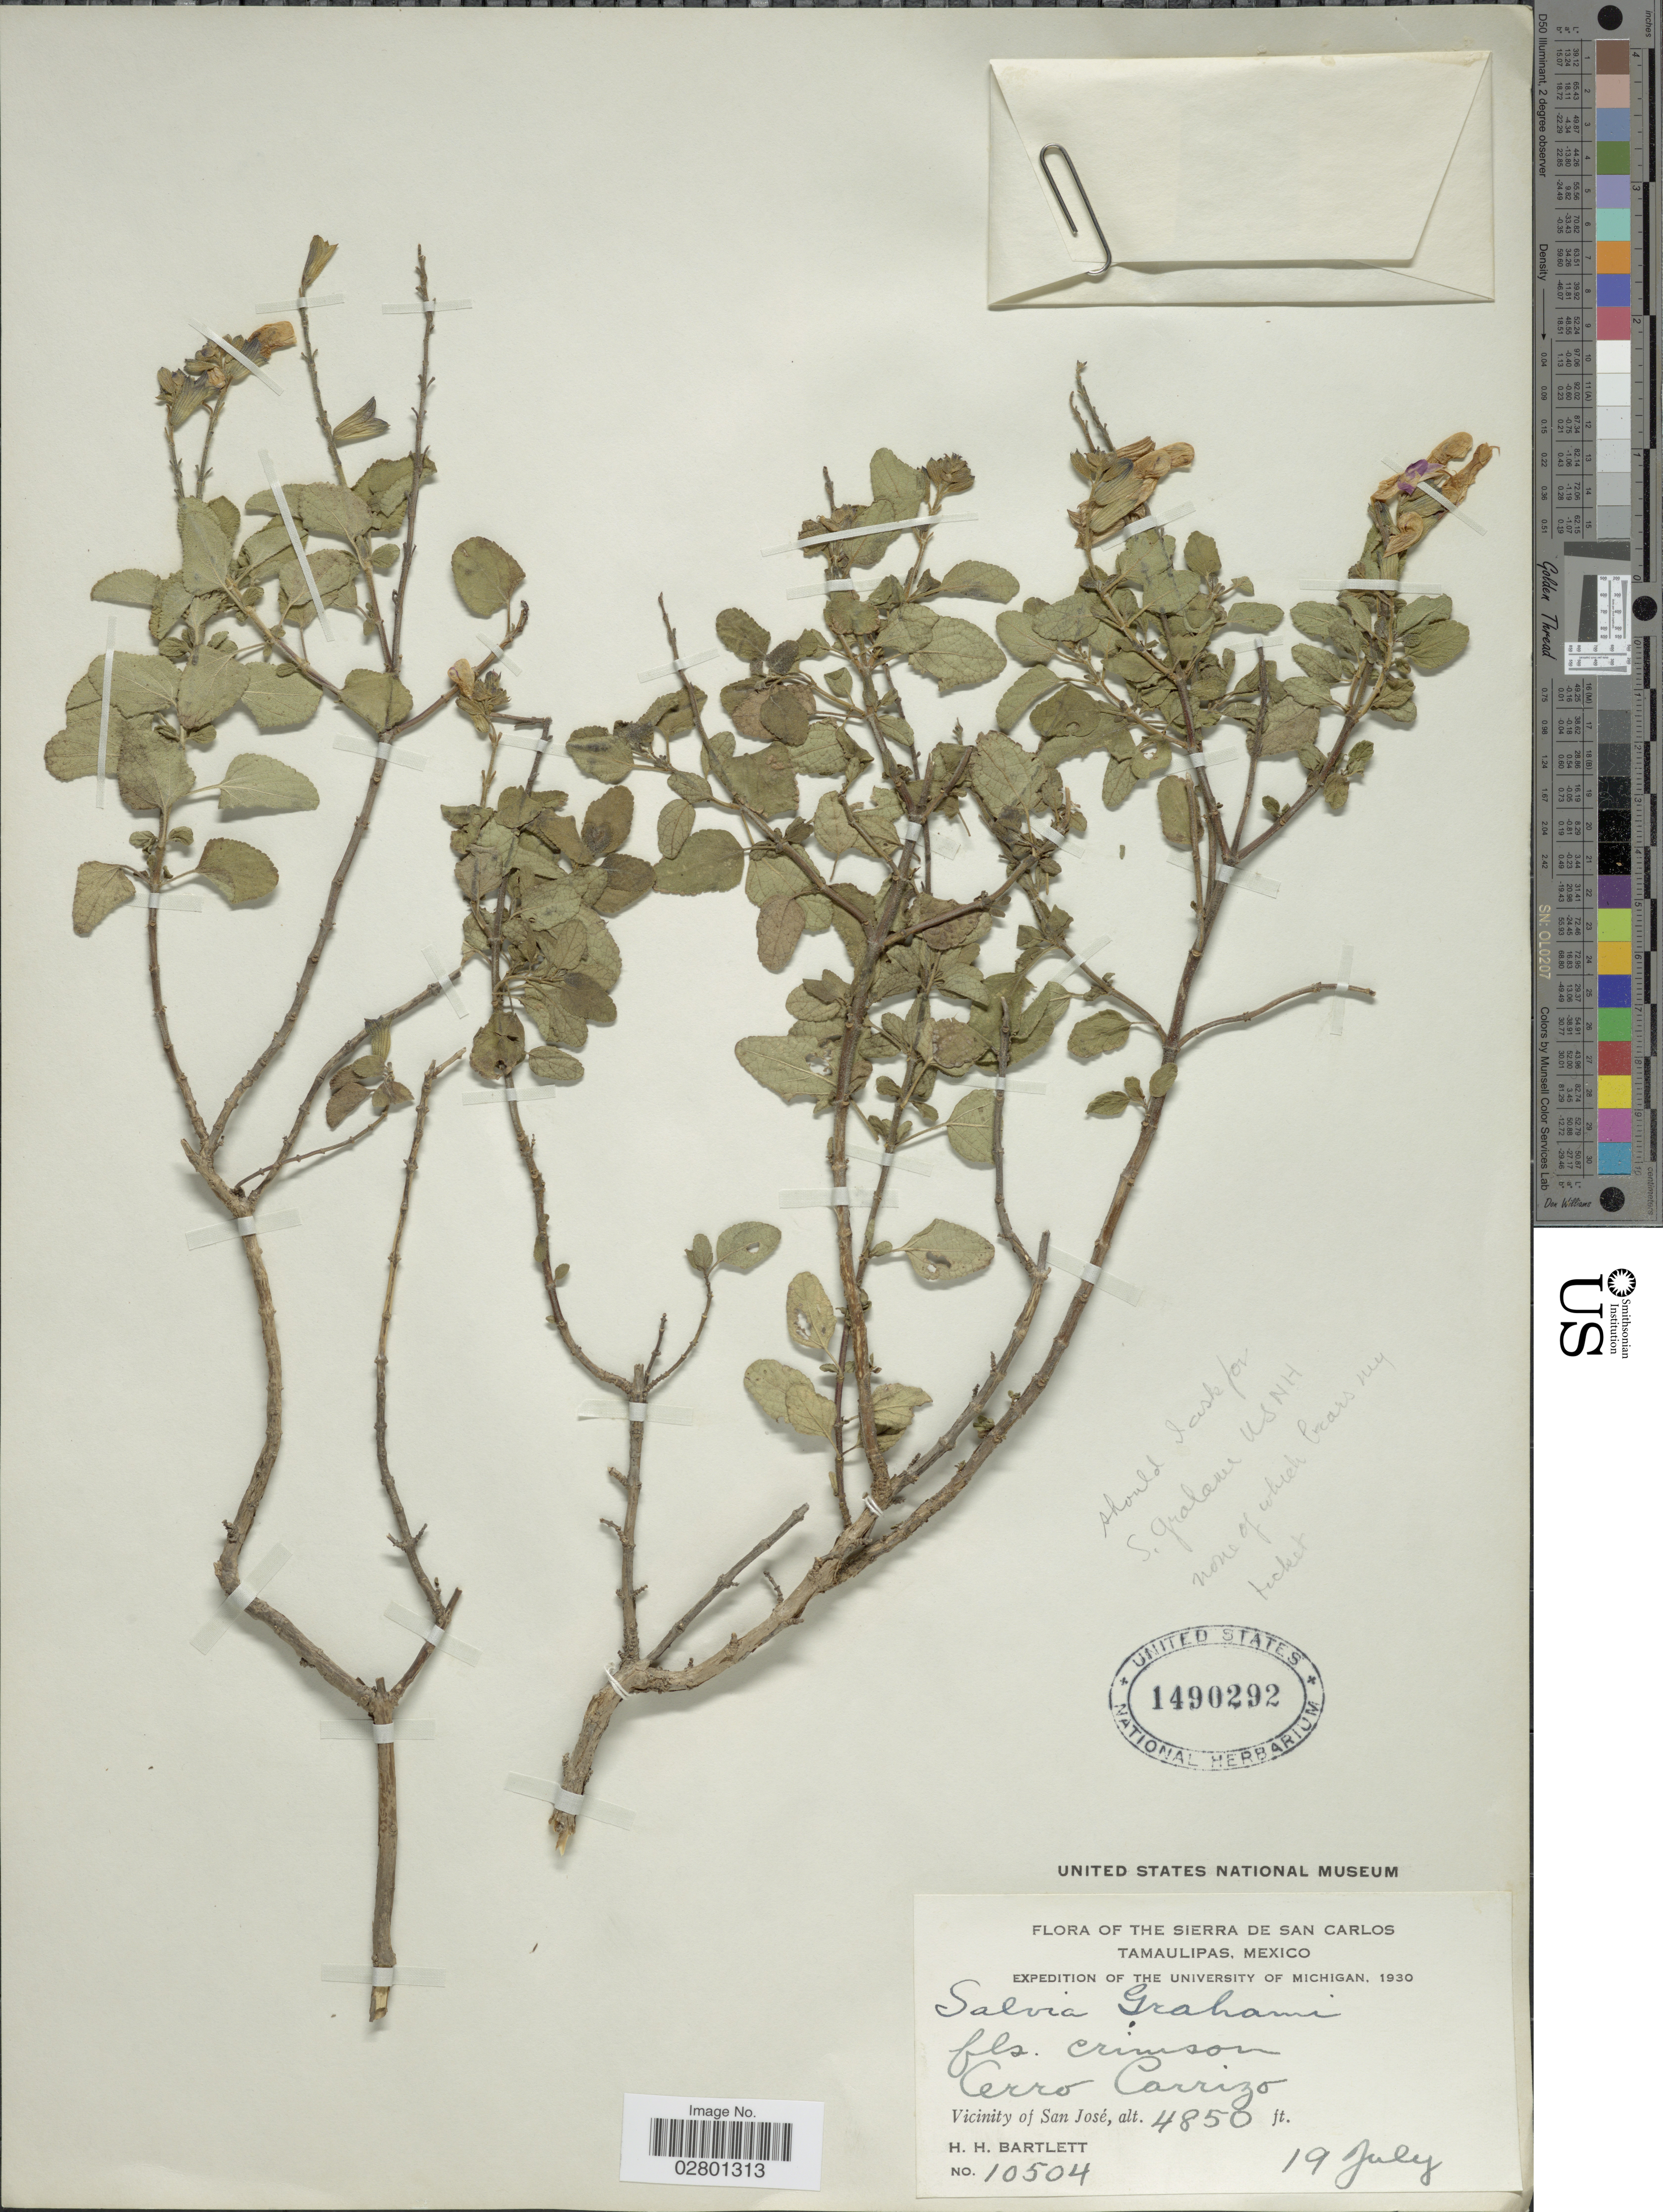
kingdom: Plantae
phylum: Tracheophyta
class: Magnoliopsida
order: Lamiales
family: Lamiaceae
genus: Salvia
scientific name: Salvia grahami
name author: Benth.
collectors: H. H. Bartlett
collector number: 10504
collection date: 1930-07-19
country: Mexico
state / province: Tamaulipas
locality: The Sierra de San Carlos. Cerro Carrizo. Vicinity of San José.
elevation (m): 1478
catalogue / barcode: US 1490292